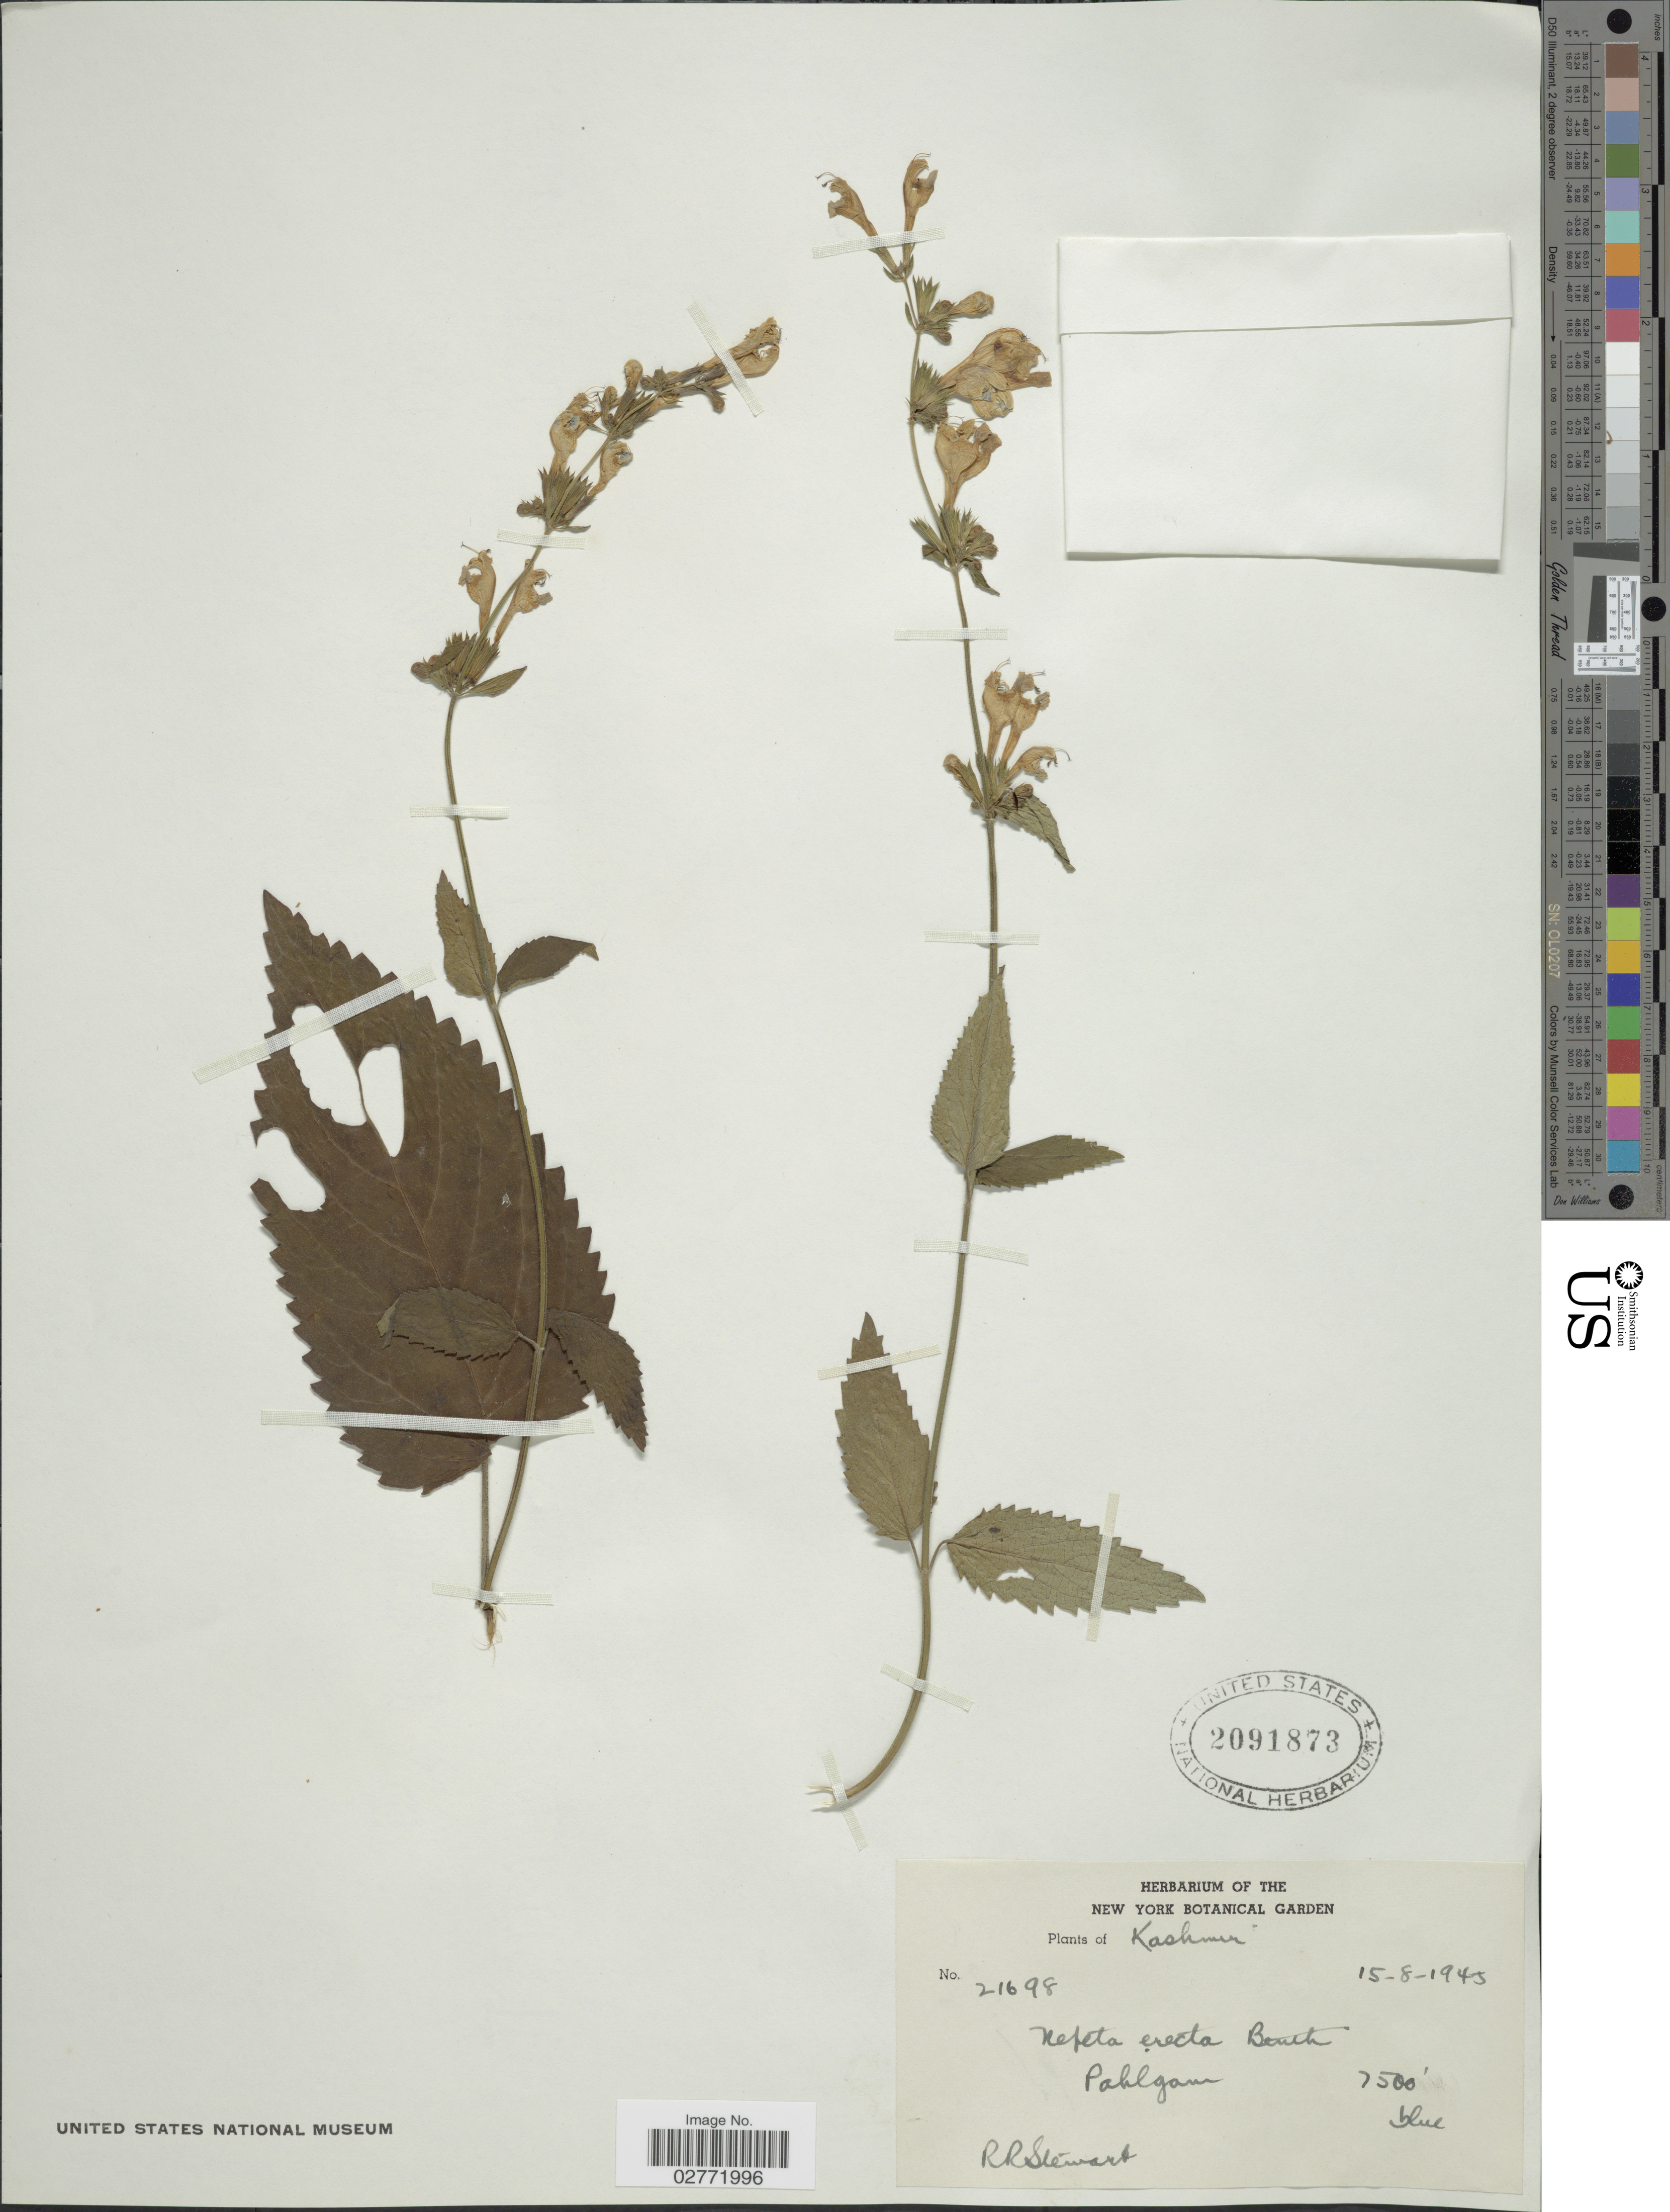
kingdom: Plantae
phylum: Tracheophyta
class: Magnoliopsida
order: Lamiales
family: Lamiaceae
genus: Nepeta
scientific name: Nepeta erecta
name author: (Royle ex Benth.) Benth.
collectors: R. R. Stewart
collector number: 21698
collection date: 1945-08-15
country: India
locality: Kashmir, Pahlgam.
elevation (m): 2286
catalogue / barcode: US 2091873